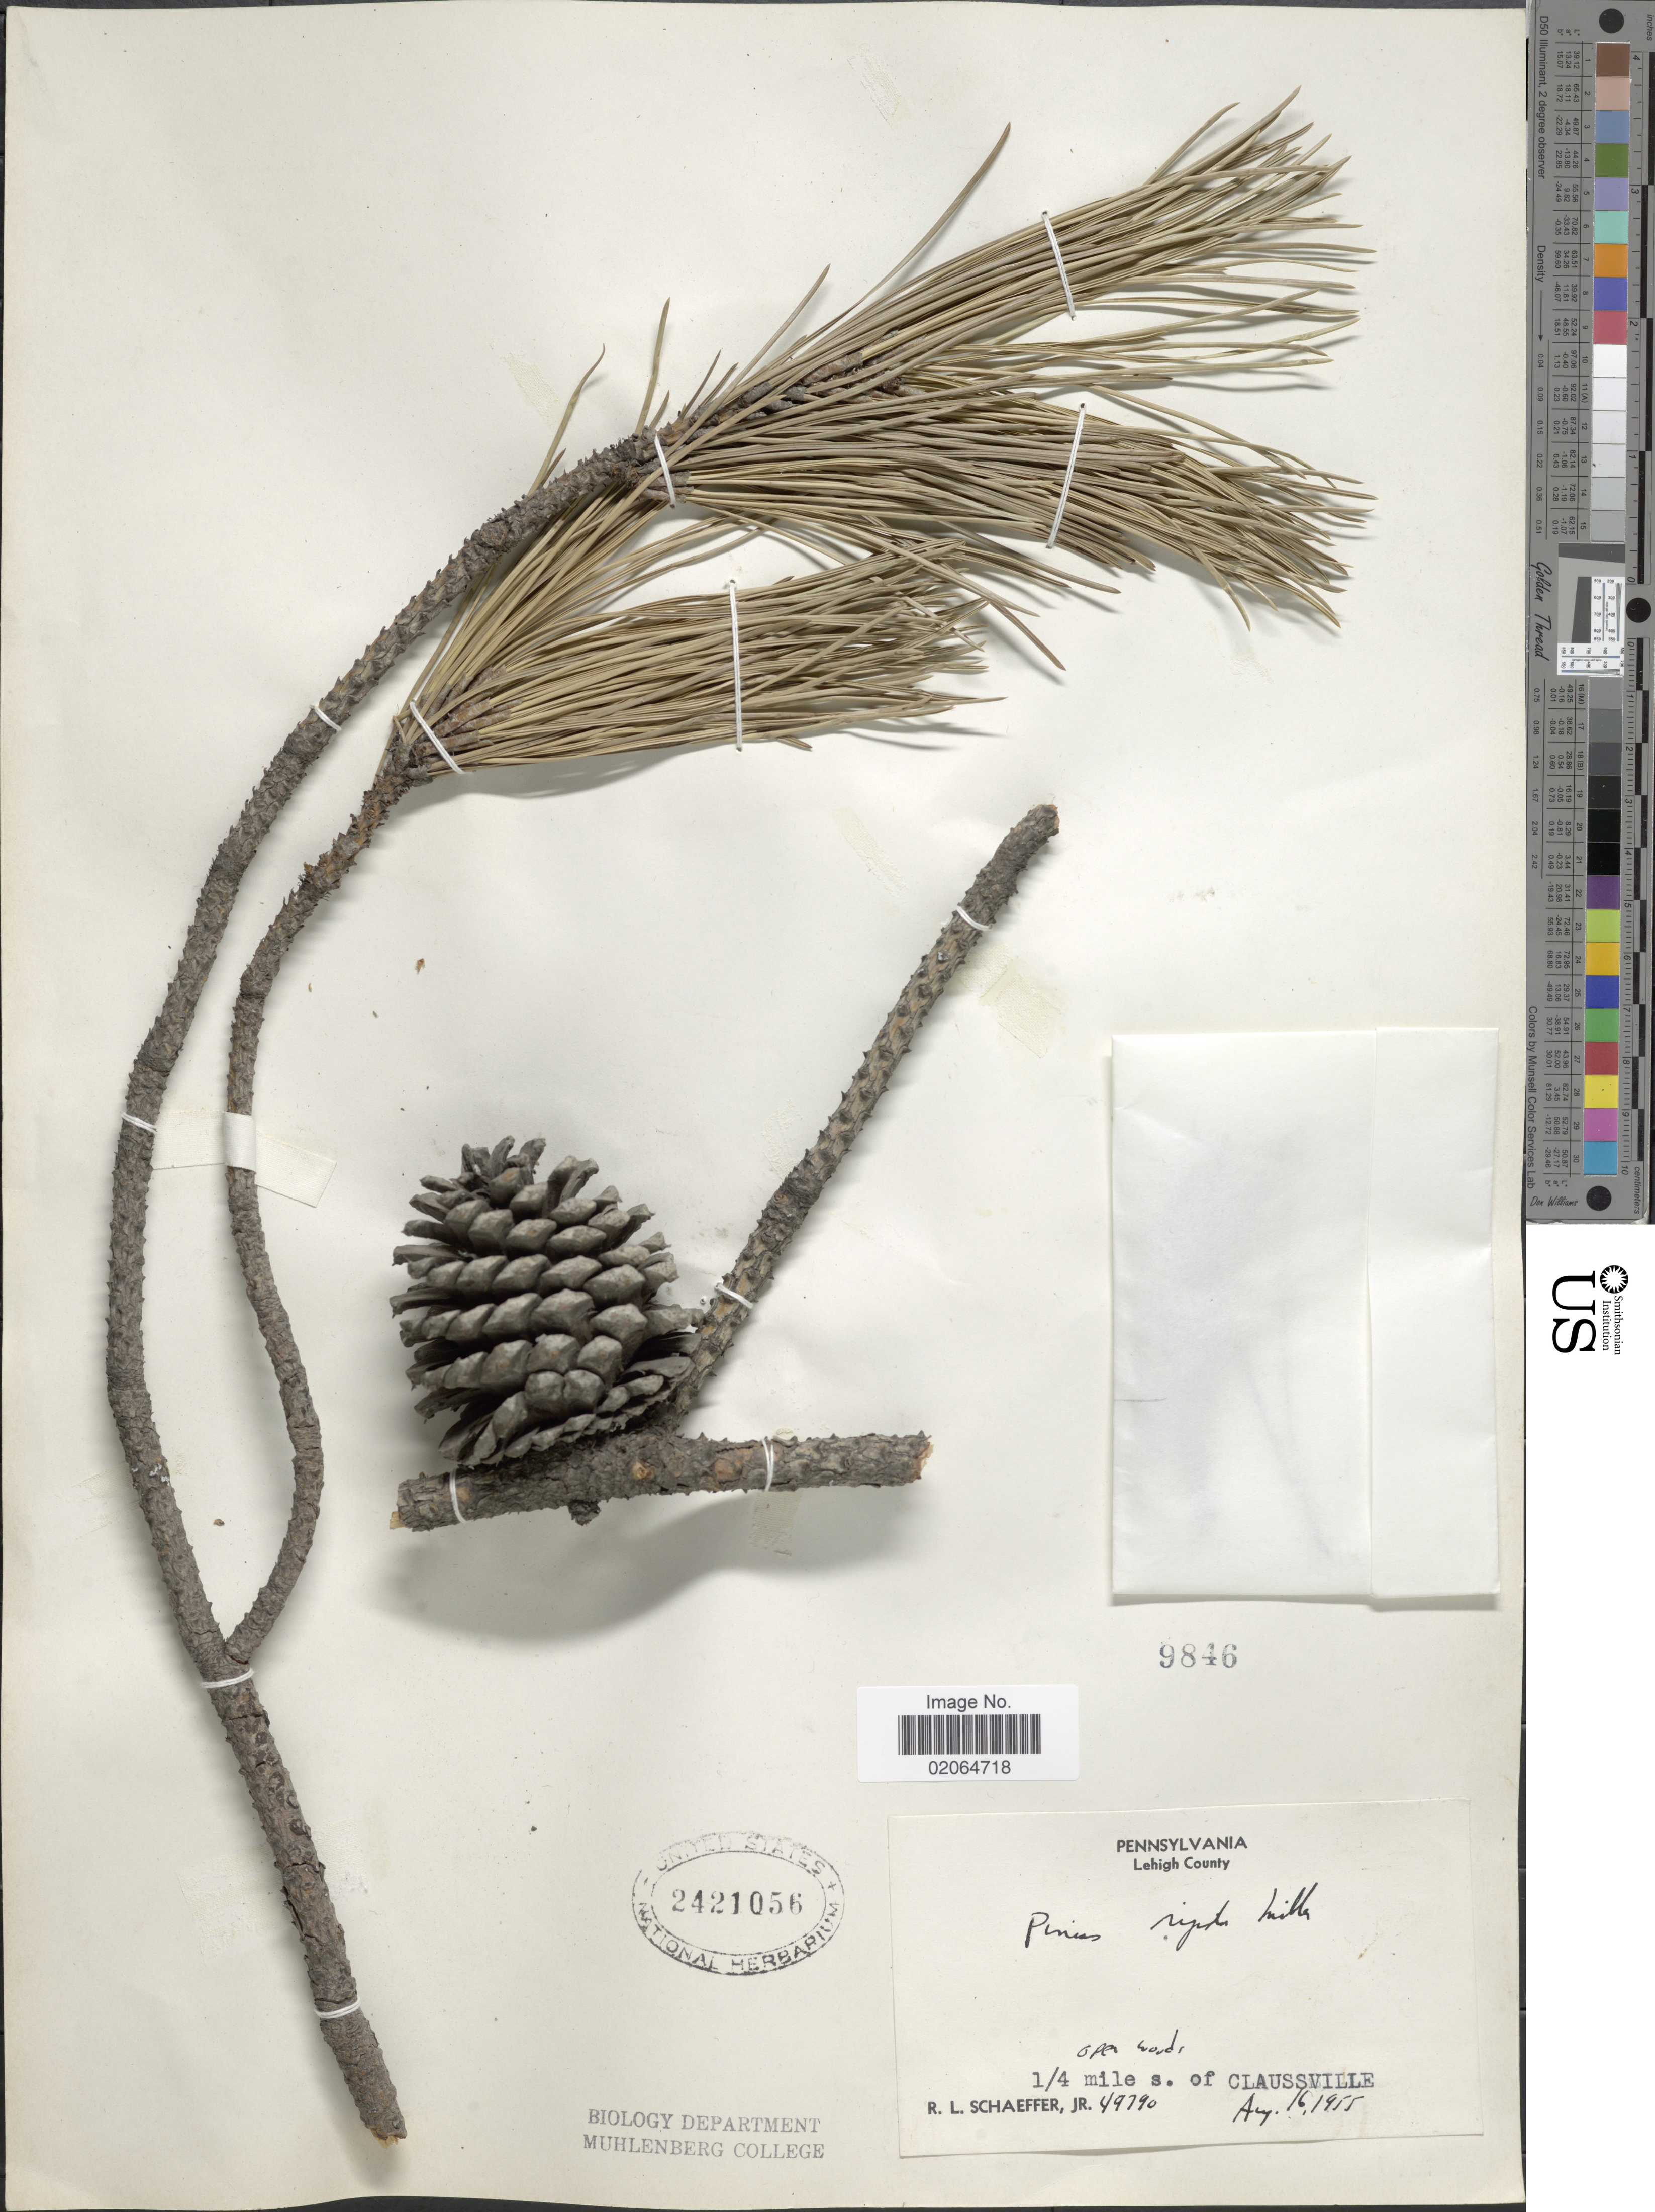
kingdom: Plantae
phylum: Tracheophyta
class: Pinopsida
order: Pinales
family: Pinaceae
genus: Pinus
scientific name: Pinus rigida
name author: Mill.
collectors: R. L. Schaeffer Jr.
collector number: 49790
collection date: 1955-08-16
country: United States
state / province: Pennsylvania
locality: Lehigh County, 1/4 mile s. of Claussville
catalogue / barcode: US 2421056